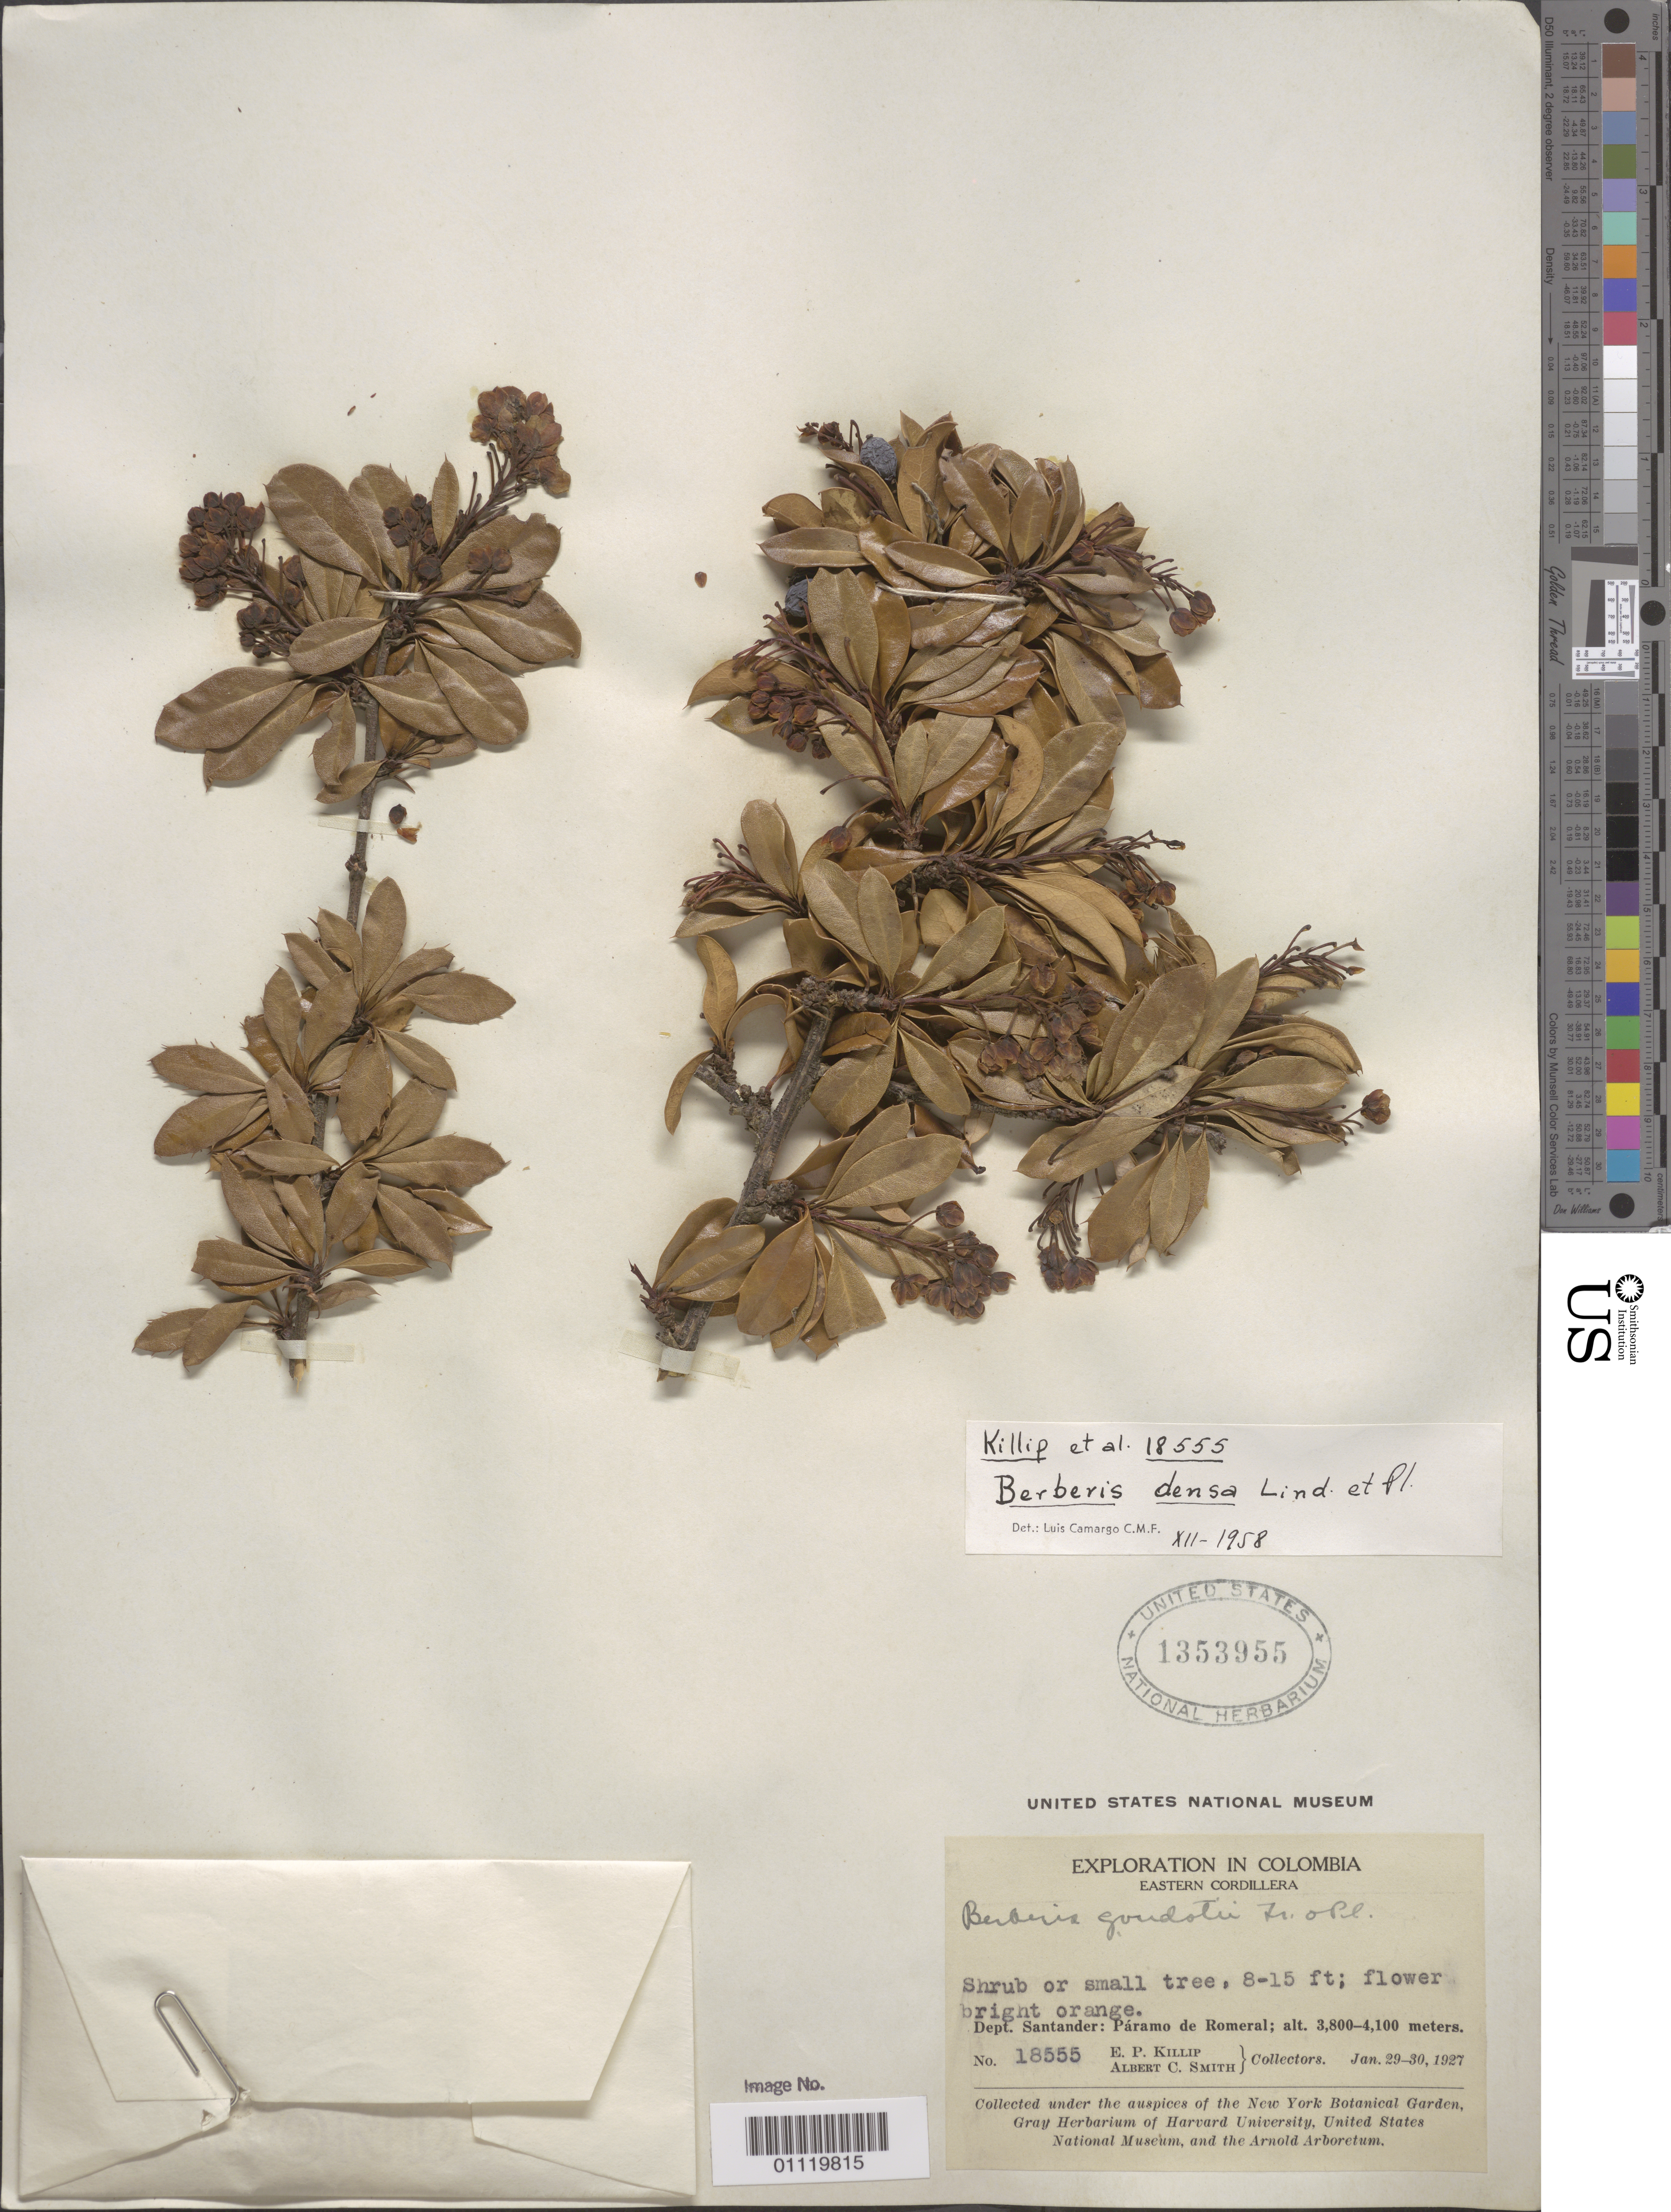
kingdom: Plantae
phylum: Tracheophyta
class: Magnoliopsida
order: Ranunculales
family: Berberidaceae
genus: Berberis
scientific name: Berberis densa Linden & Planch.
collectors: E. P. Killip & A. C. Smith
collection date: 1927-01-29/1927-01-30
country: Colombia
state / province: Santander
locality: Eastern Cordillera, Paramo de Romeral.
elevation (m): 3800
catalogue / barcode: US 1353955